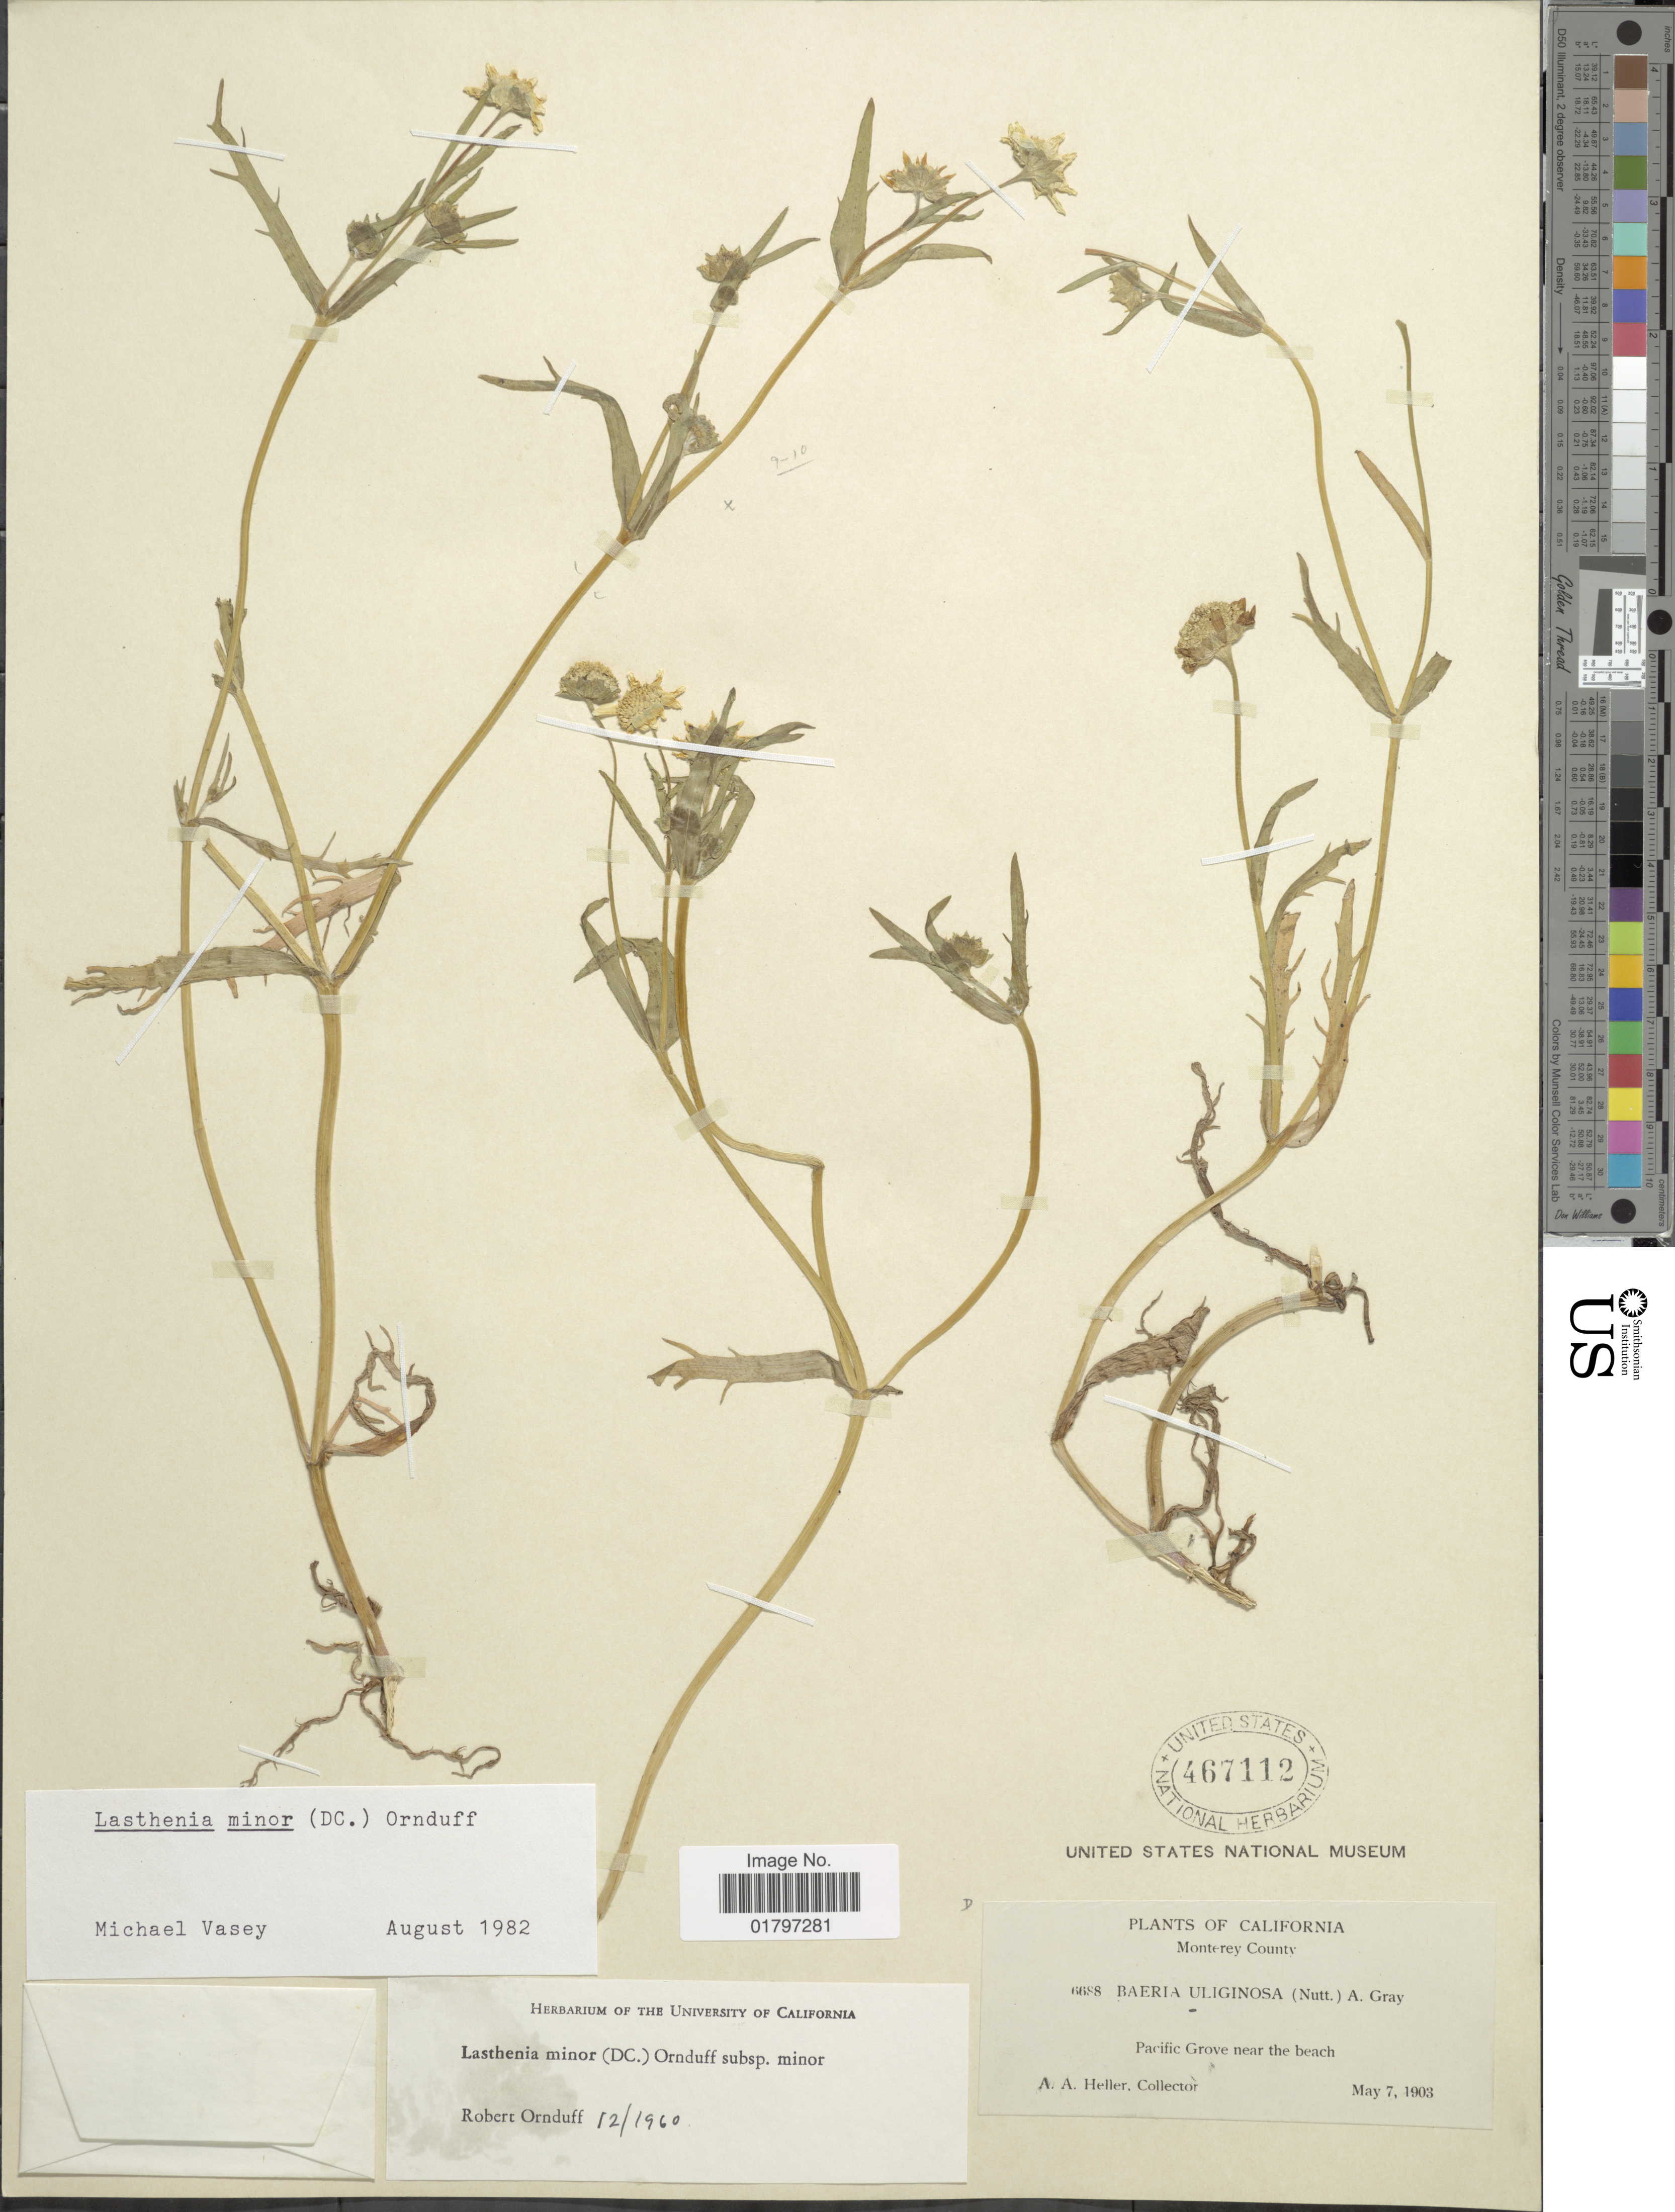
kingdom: Plantae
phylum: Tracheophyta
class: Magnoliopsida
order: Asterales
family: Asteraceae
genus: Lasthenia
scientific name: Lasthenia minor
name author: (DC.) Ornduff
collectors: A. A. Heller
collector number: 6688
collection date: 1903-05-07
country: United States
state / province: California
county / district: Monterey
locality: Monterey County. Pacific Grove near the beach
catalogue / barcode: US 467112